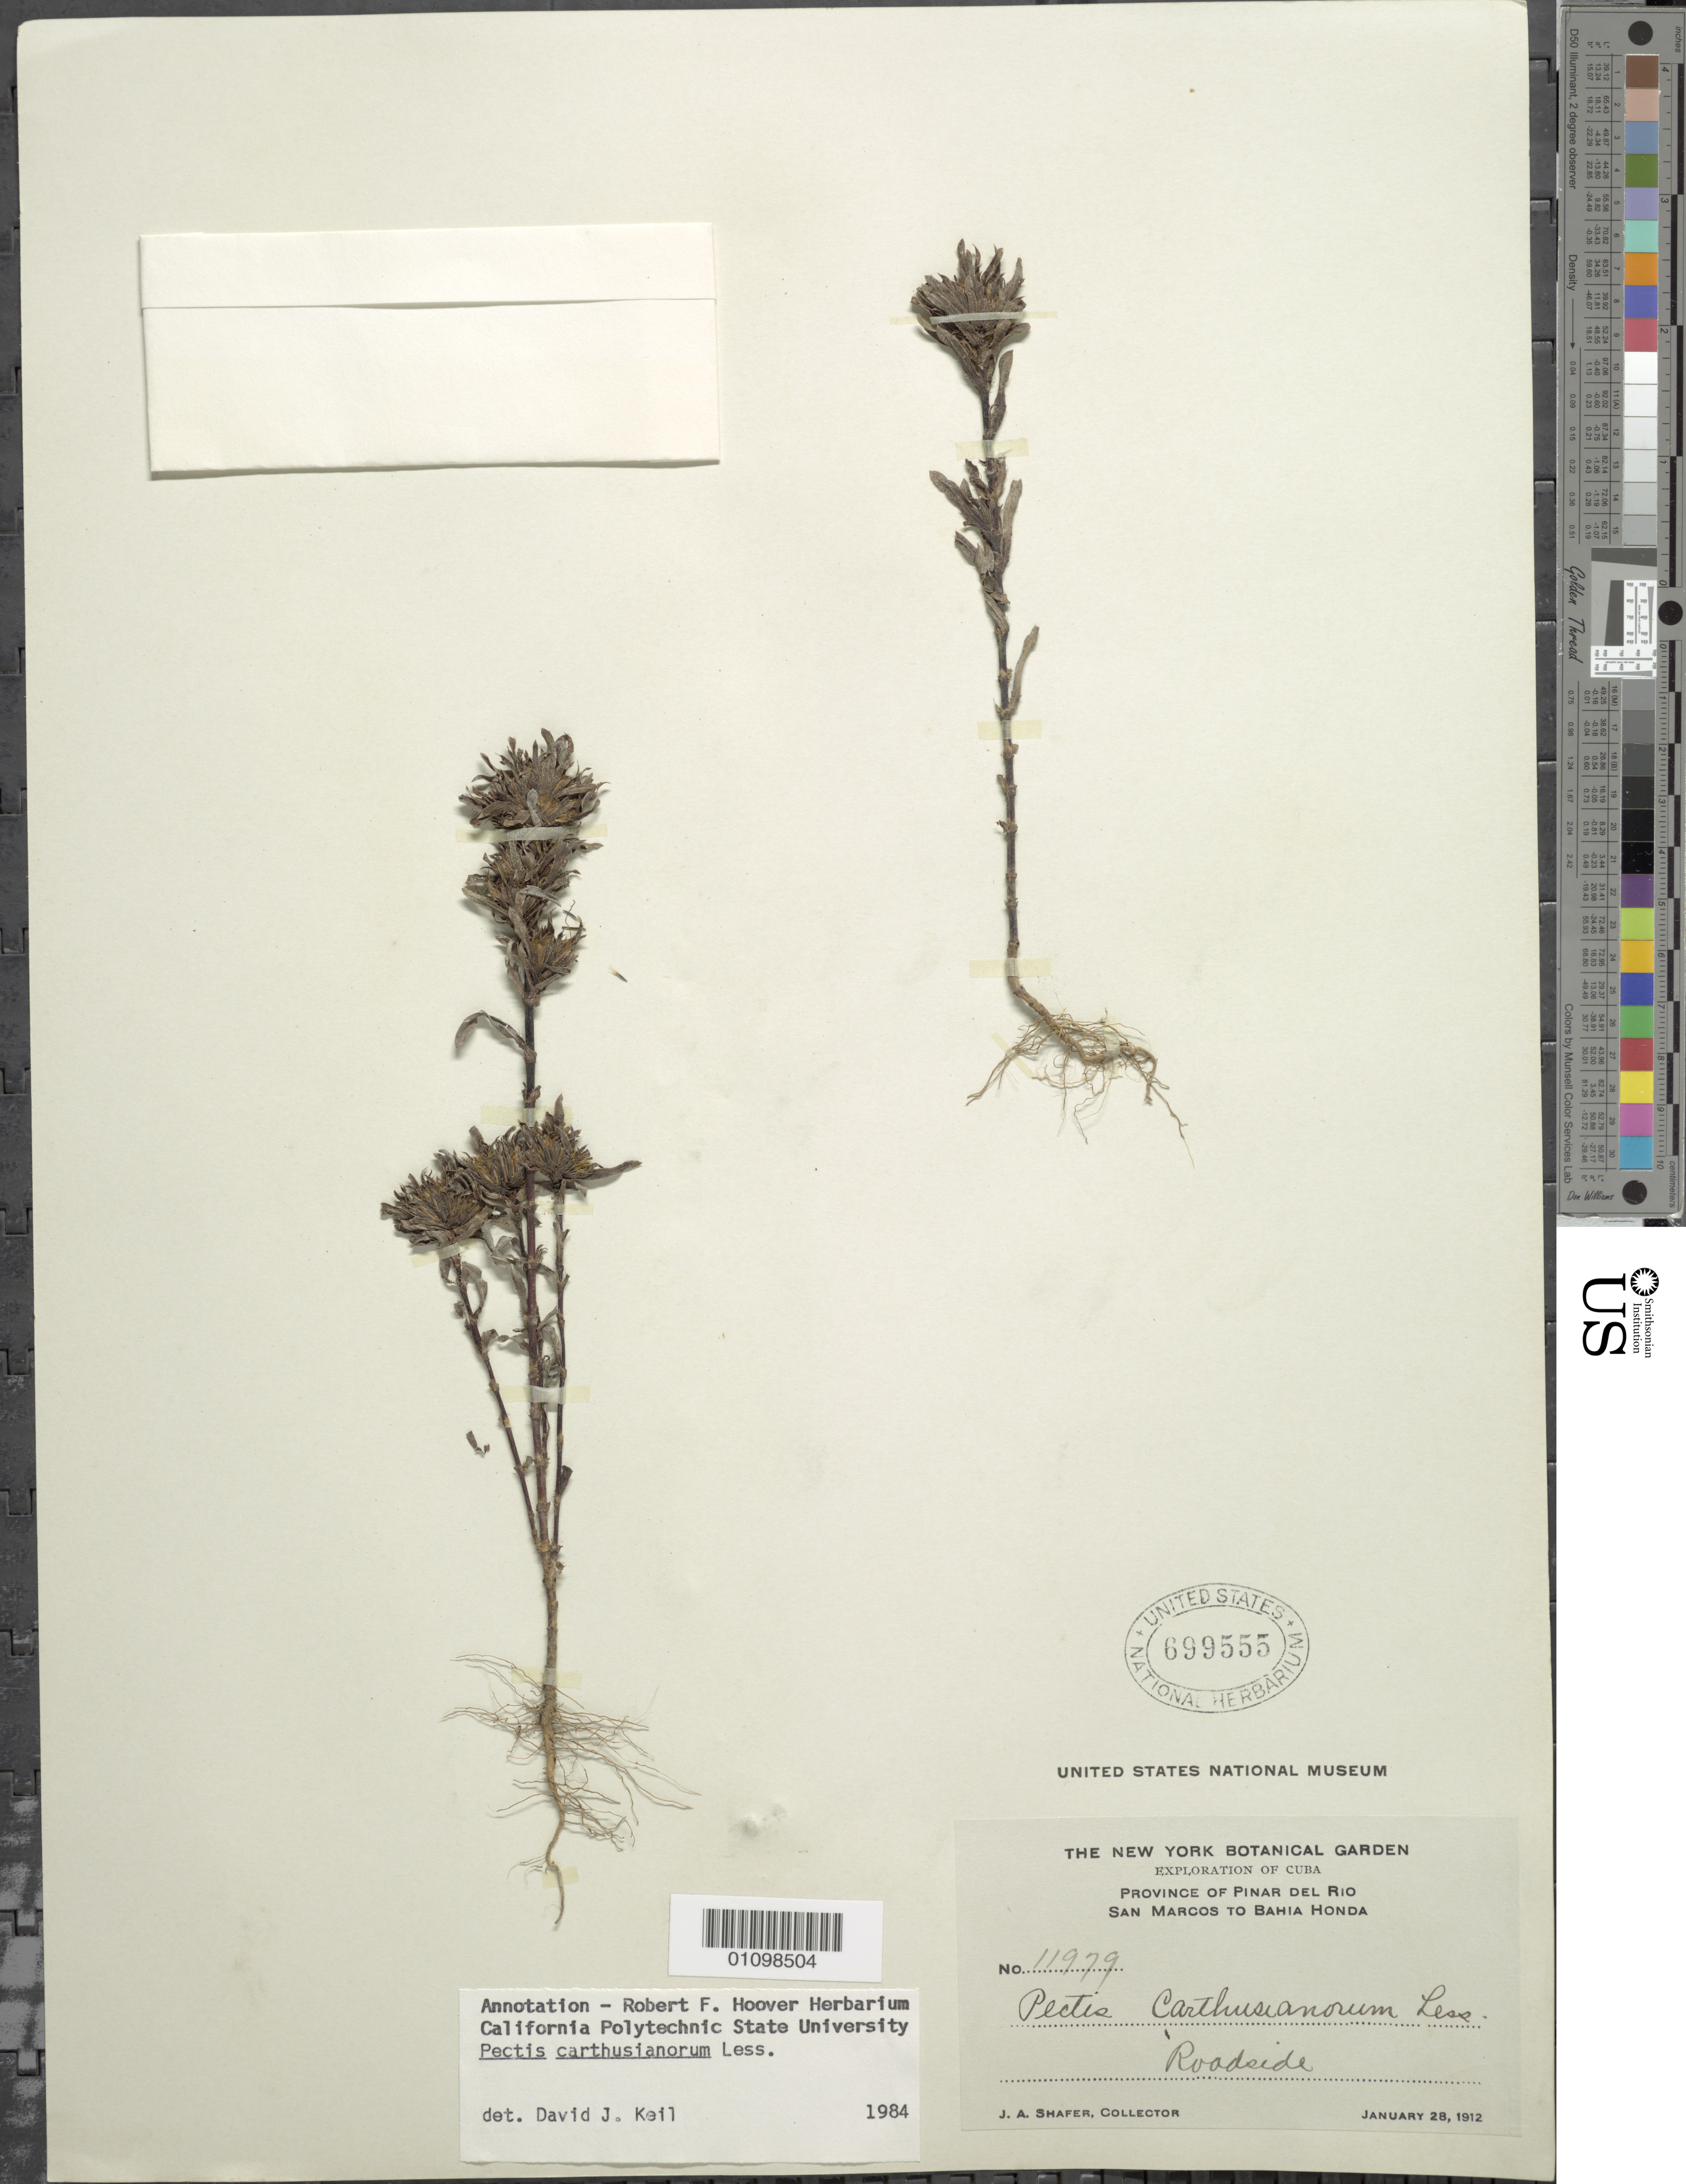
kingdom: Plantae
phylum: Tracheophyta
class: Magnoliopsida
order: Asterales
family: Asteraceae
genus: Pectis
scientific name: Pectis carthusianorum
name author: Less.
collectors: J. A. Shafer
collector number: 11979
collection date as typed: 28 Jan 1912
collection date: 1912-01-28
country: Cuba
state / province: Pinar del Rio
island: Cuba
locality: Pinar del Rio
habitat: Roadside. Province of Pinar Del Rio San Marcos to Bahia Honda.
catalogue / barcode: US 699555